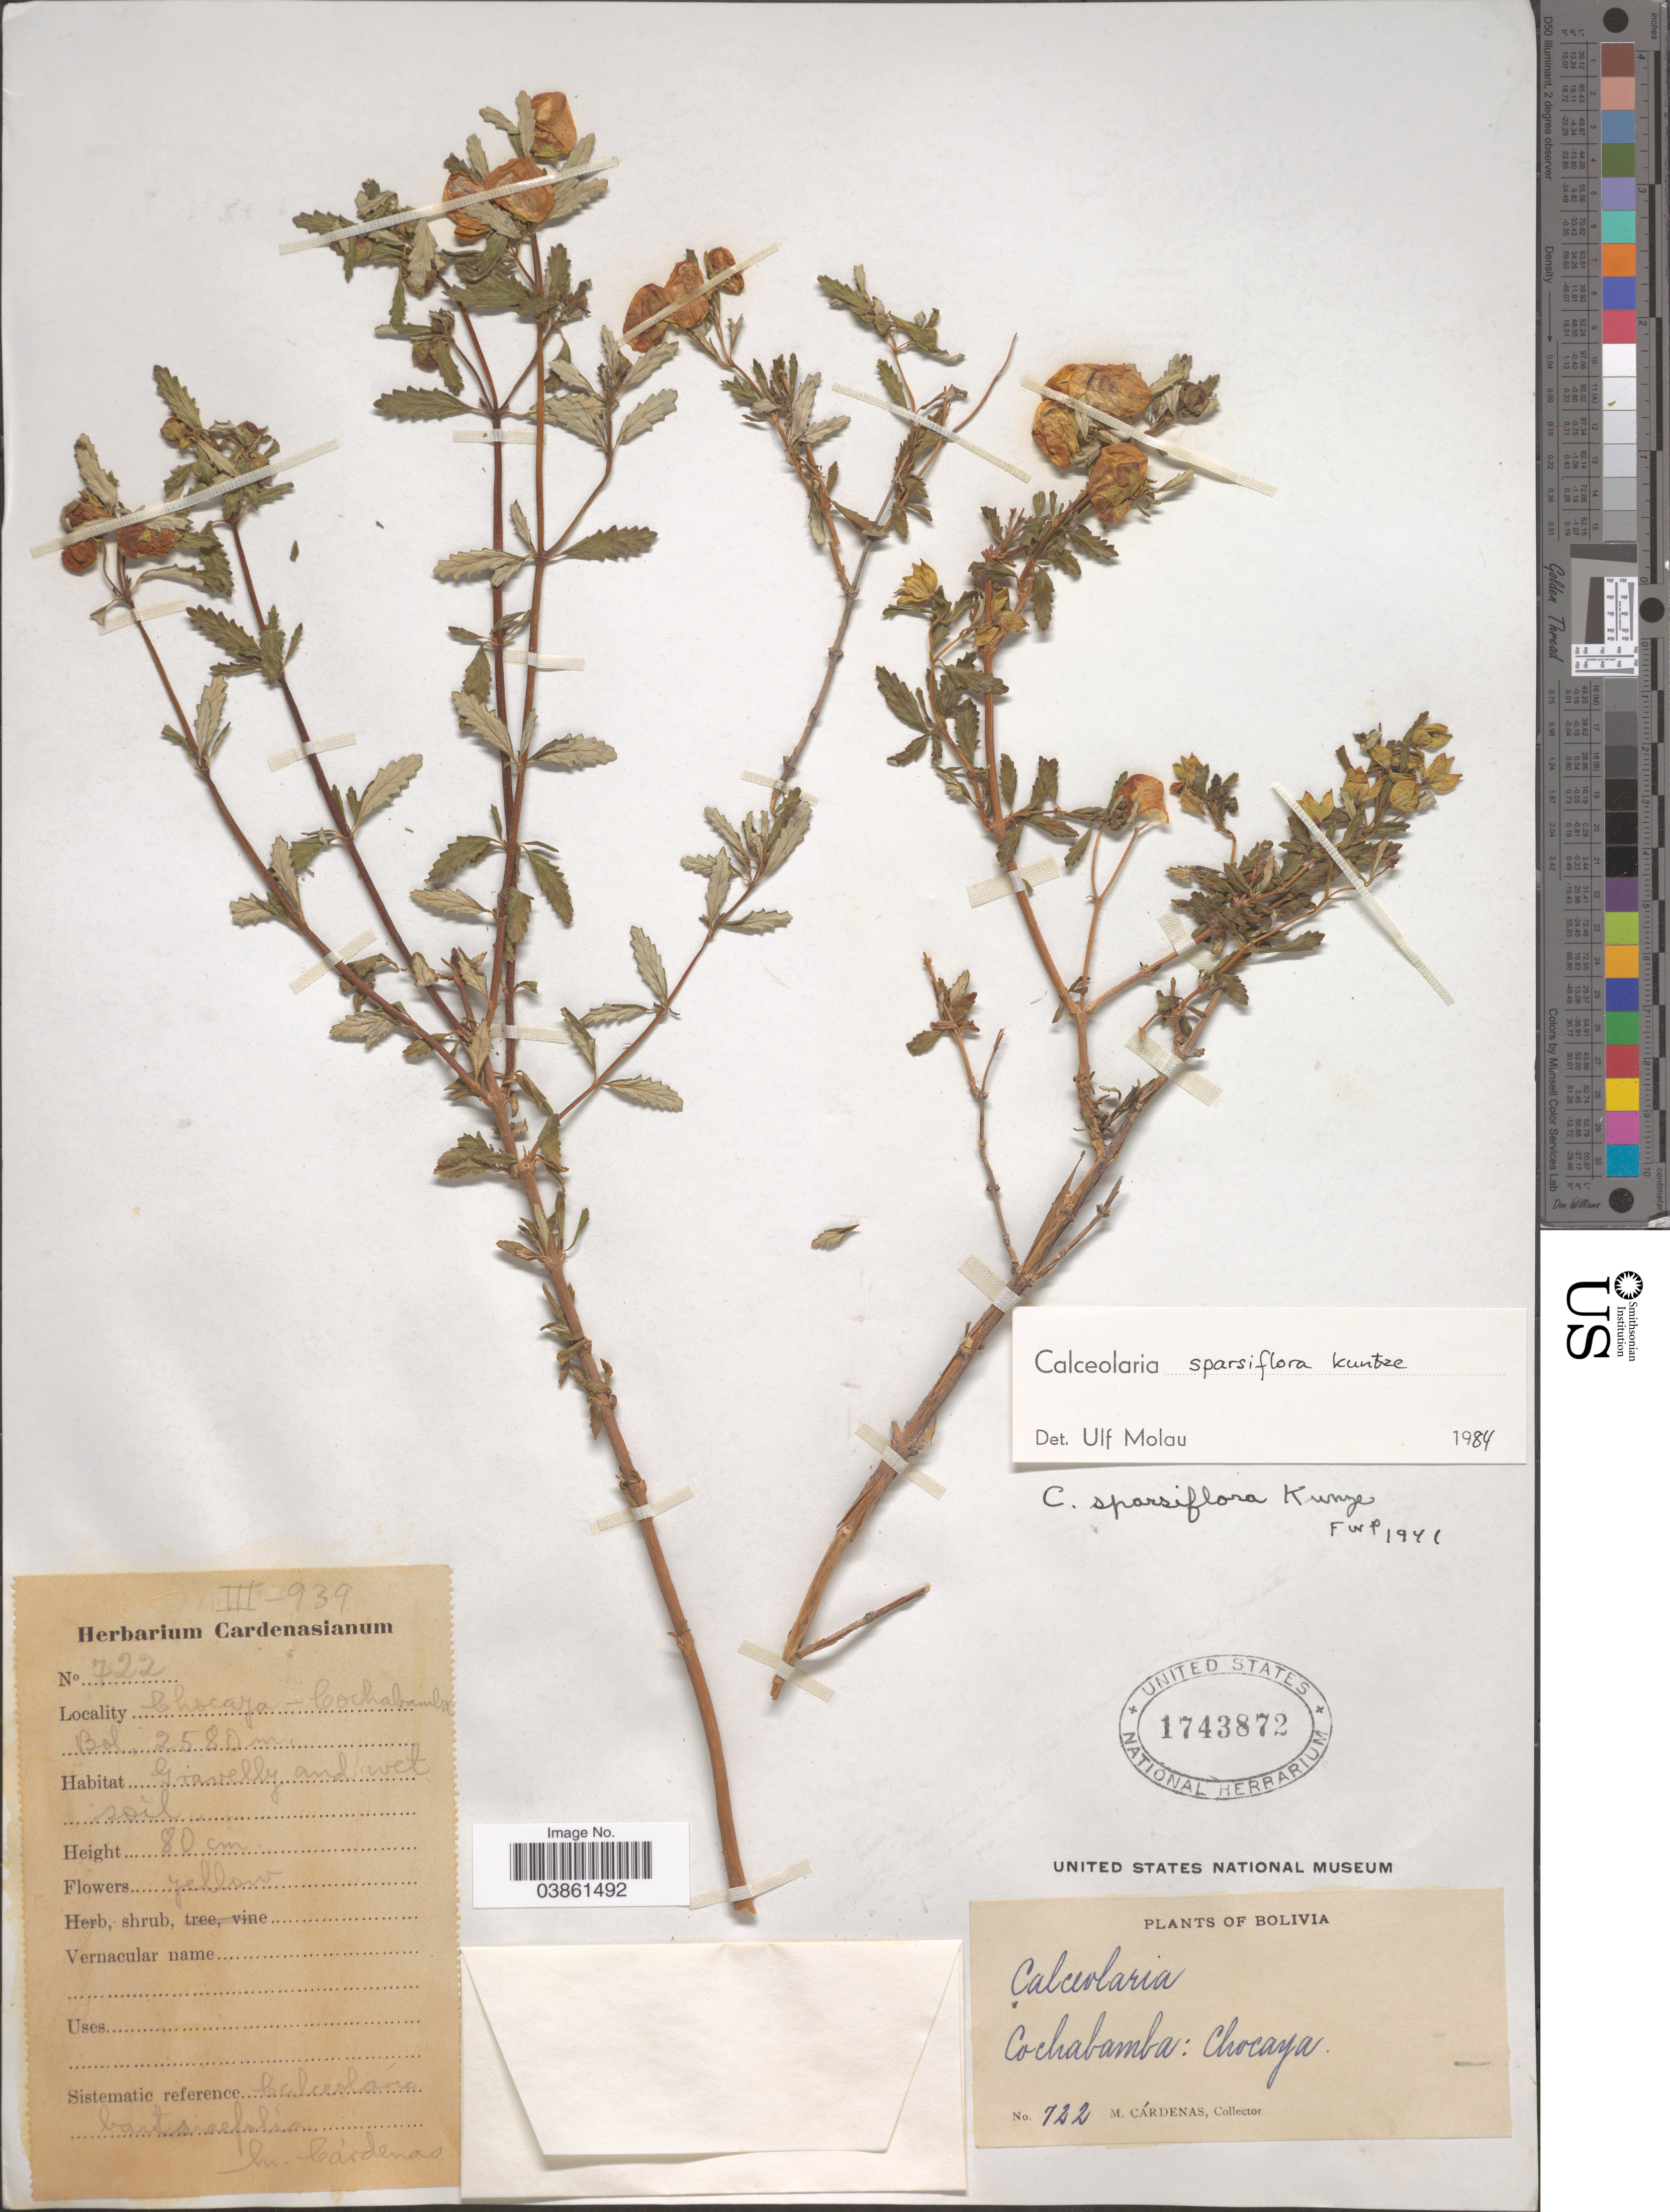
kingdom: Plantae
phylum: Tracheophyta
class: Magnoliopsida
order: Lamiales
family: Calceolariaceae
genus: Calceolaria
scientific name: Calceolaria sparsiflora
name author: Kuntze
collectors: M. Cárdenas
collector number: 722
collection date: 1939-03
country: Bolivia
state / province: Cochabamba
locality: Cochabamba: Chocaya.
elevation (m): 2580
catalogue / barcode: US 1743872